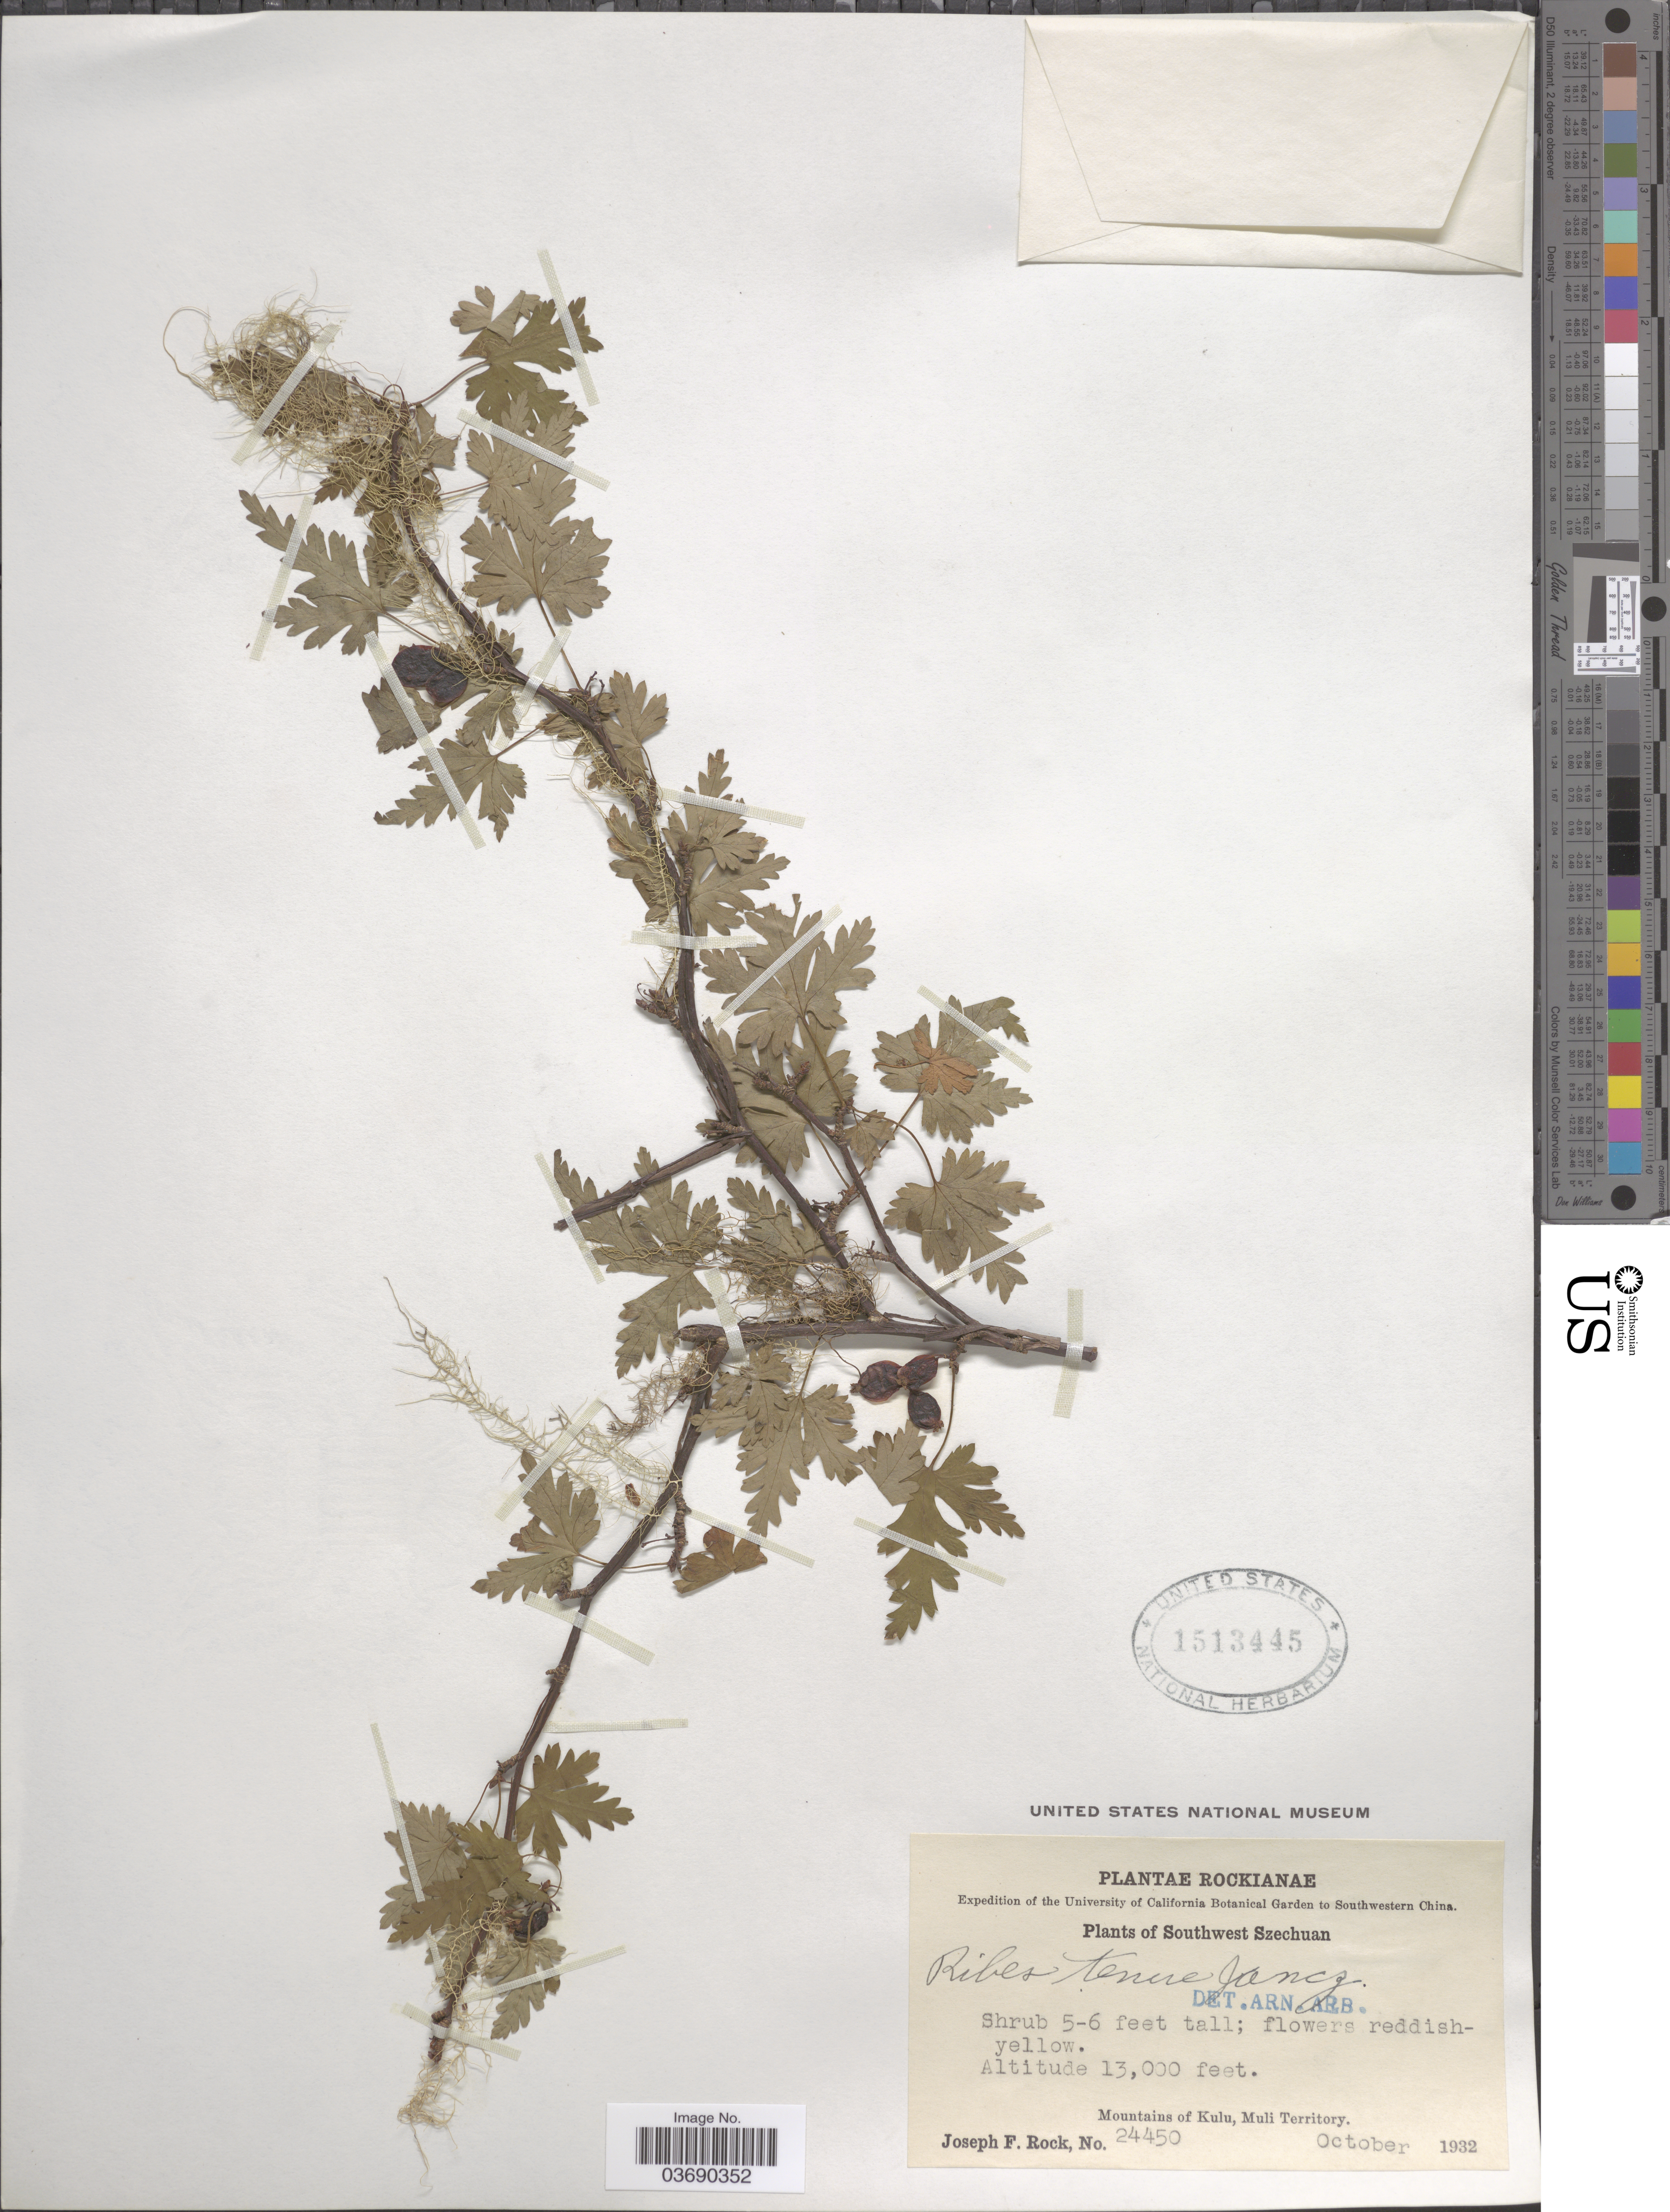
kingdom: Plantae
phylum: Tracheophyta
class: Magnoliopsida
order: Saxifragales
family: Grossulariaceae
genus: Ribes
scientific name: Ribes tenue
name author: Jancz.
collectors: J. F. Rock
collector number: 24450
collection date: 1932-10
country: China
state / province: Sichuan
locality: Southwestern China. Southwest Szechuan. Mountains of Kulu, Muli Territory.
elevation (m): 3962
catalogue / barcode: US 1513445